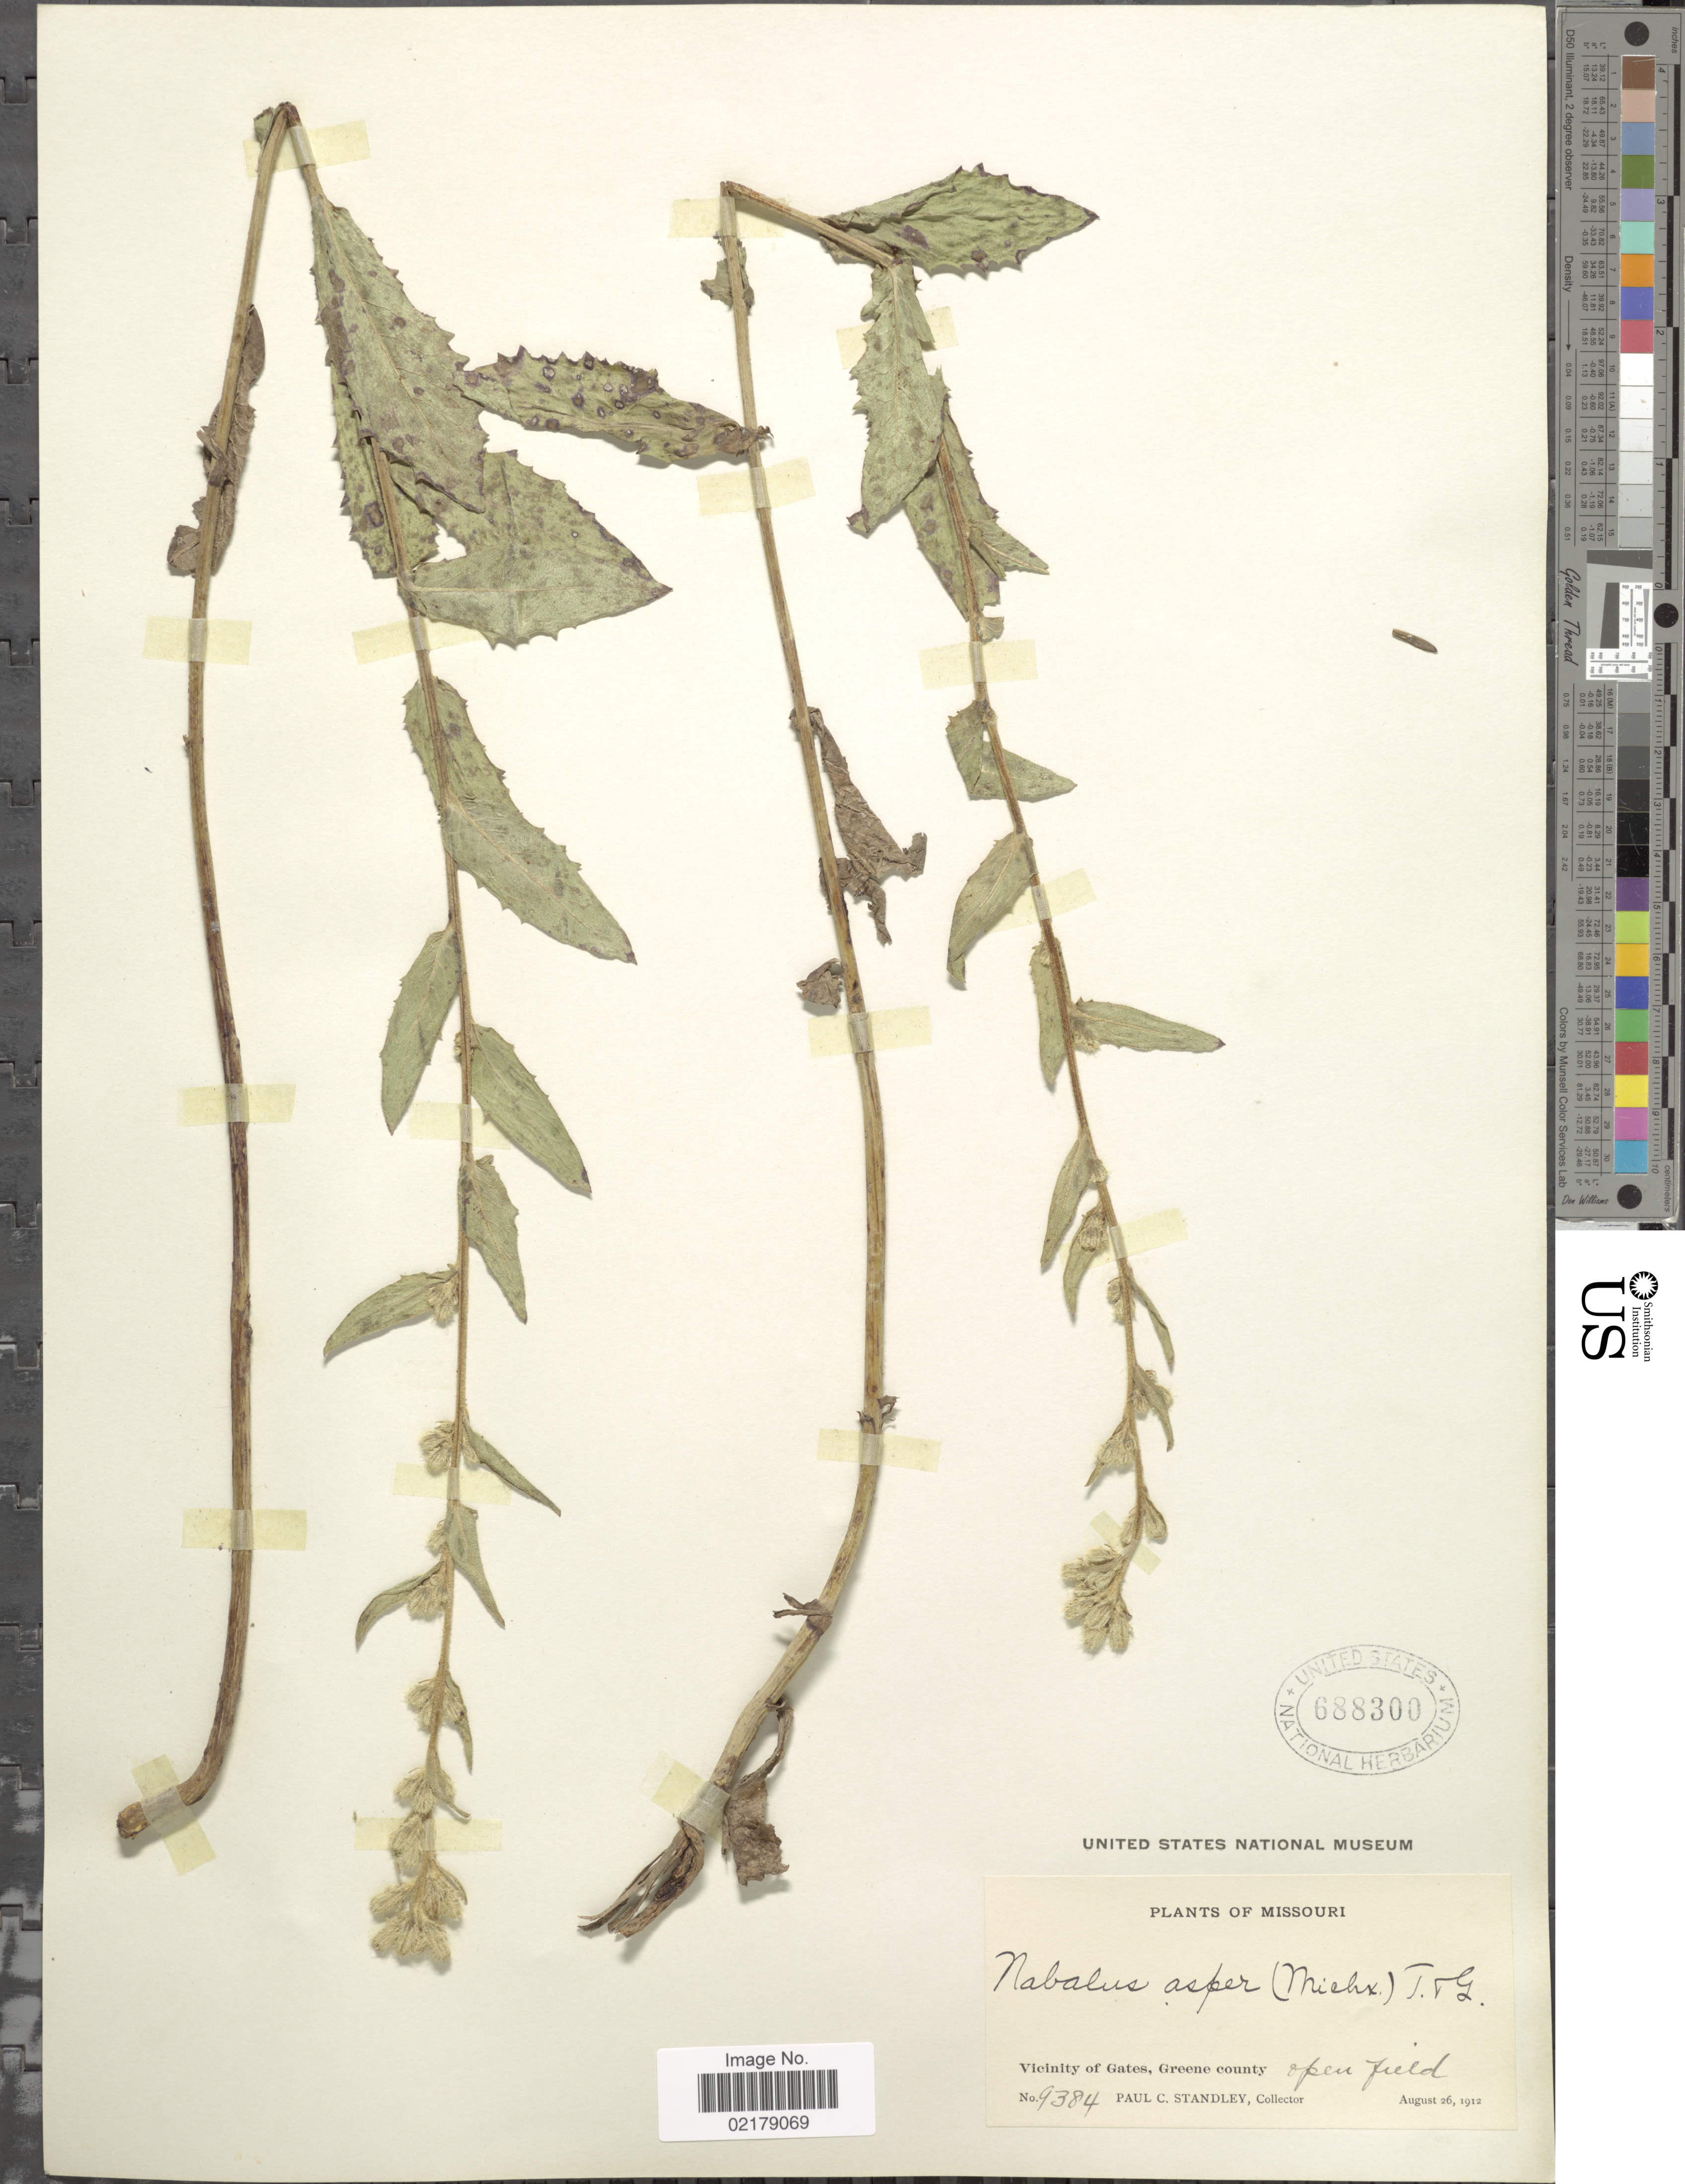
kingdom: Plantae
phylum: Tracheophyta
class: Magnoliopsida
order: Asterales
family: Asteraceae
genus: Nabalus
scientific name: Nabalus asper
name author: (Michx.) Torr. & A. Gray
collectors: P. C. Standley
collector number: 9384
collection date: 1912-08-26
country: United States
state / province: Missouri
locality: Vicinity of Gates, Greene county, open field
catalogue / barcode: US 688300